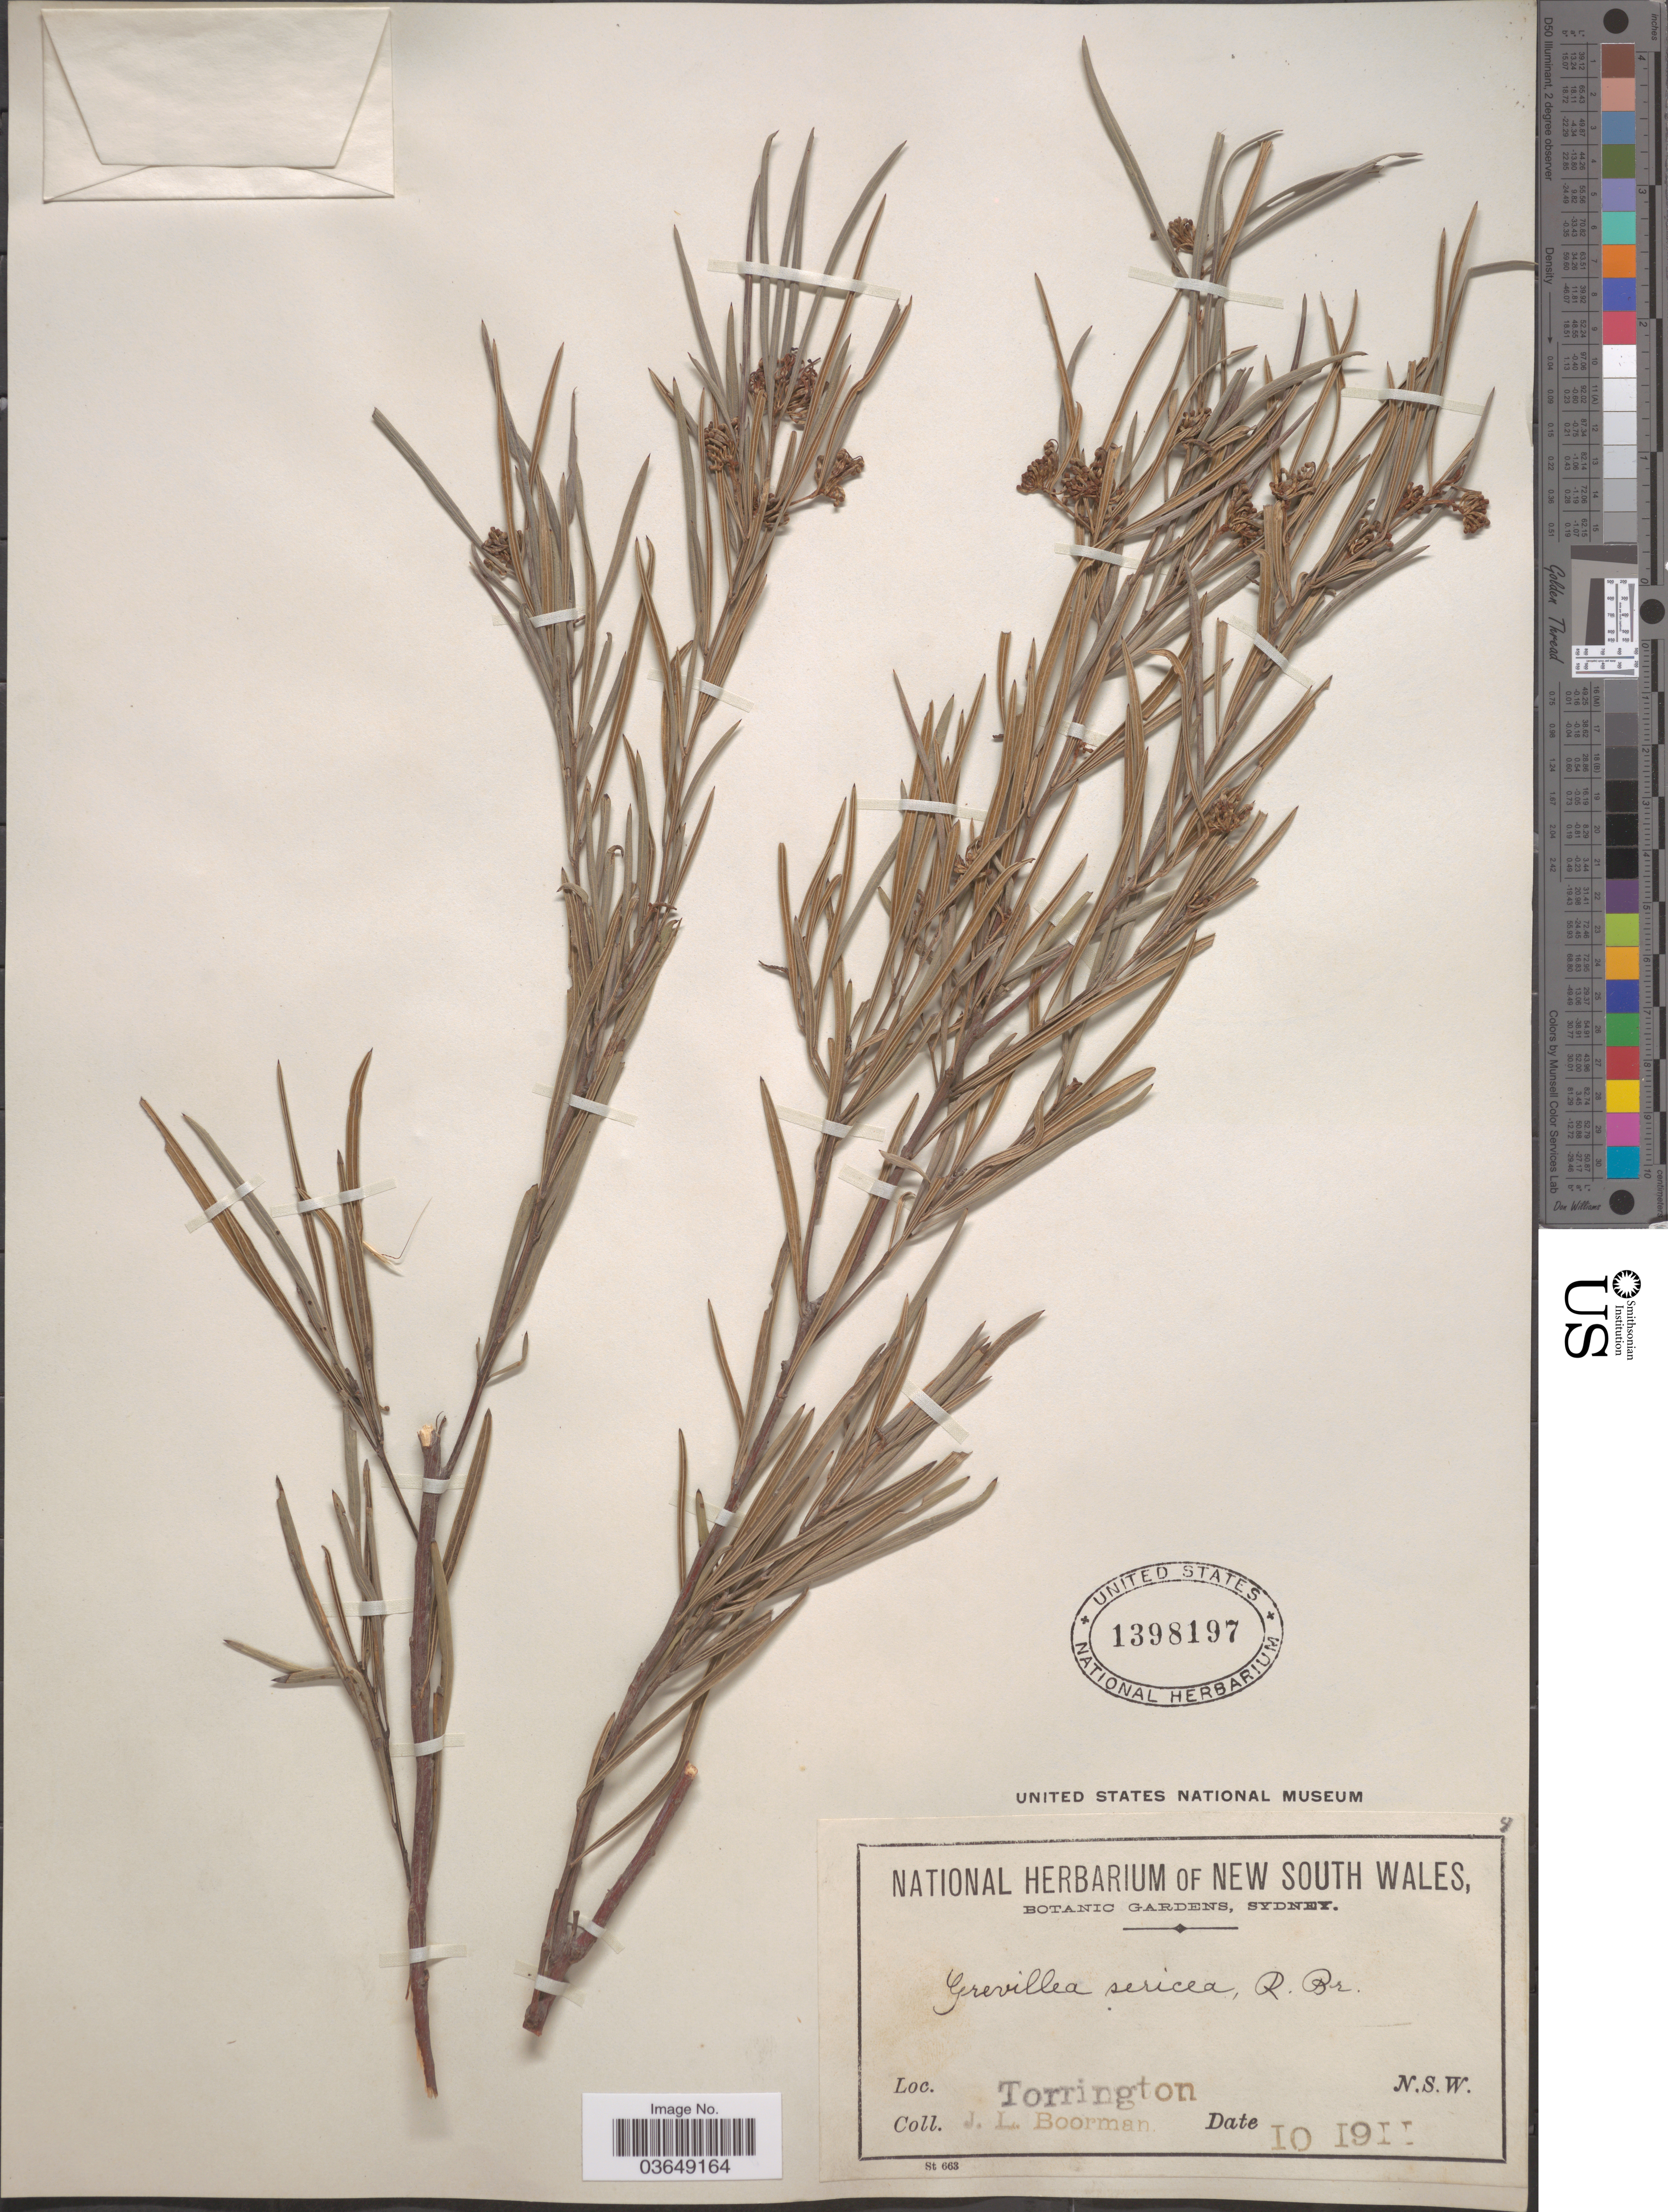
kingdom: Plantae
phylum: Tracheophyta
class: Magnoliopsida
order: Proteales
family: Proteaceae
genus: Grevillea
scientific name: Grevillea sericea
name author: (Sm.) R. Br.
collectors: J. Boorman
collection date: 1911-10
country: Australia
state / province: New South Wales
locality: Torrington.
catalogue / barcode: US 1398197